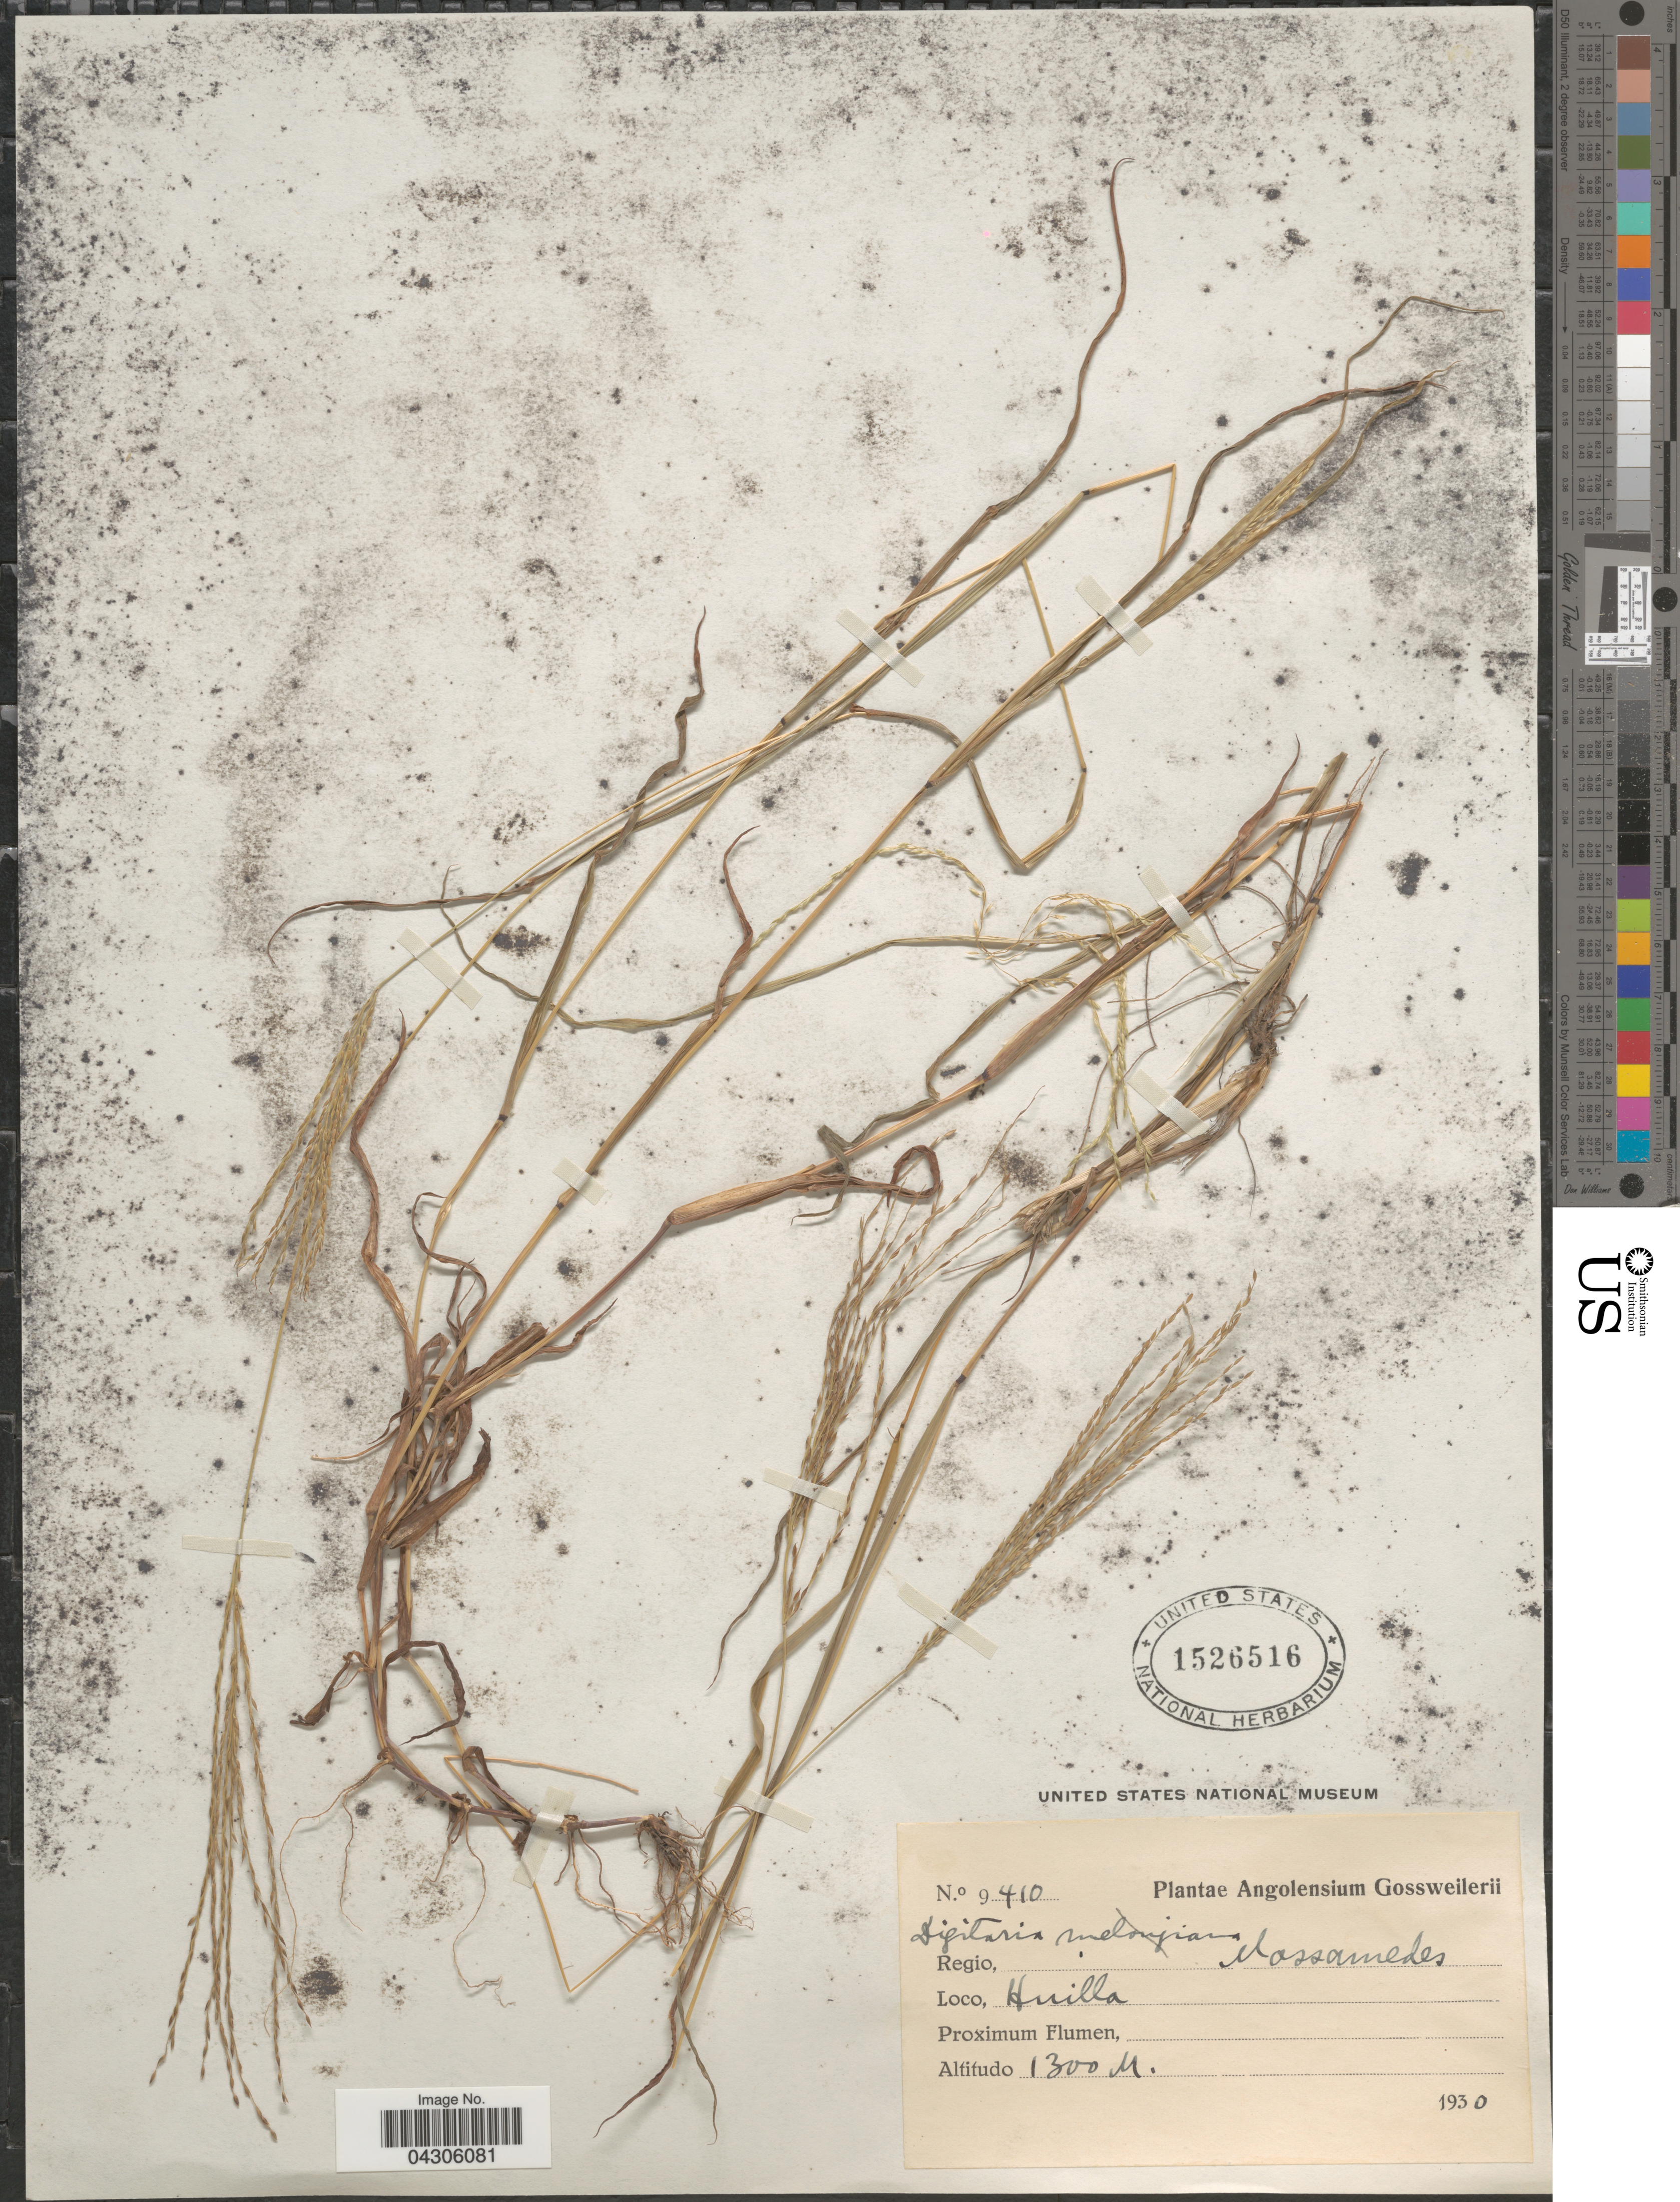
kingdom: Plantae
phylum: Tracheophyta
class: Liliopsida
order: Poales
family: Poaceae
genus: Digitaria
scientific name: Digitaria sp.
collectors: -. Gossweiler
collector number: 9410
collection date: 1930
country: Angola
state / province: Huila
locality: Regio, Mossamedes. Huilla.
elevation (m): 1300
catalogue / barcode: US 1526516